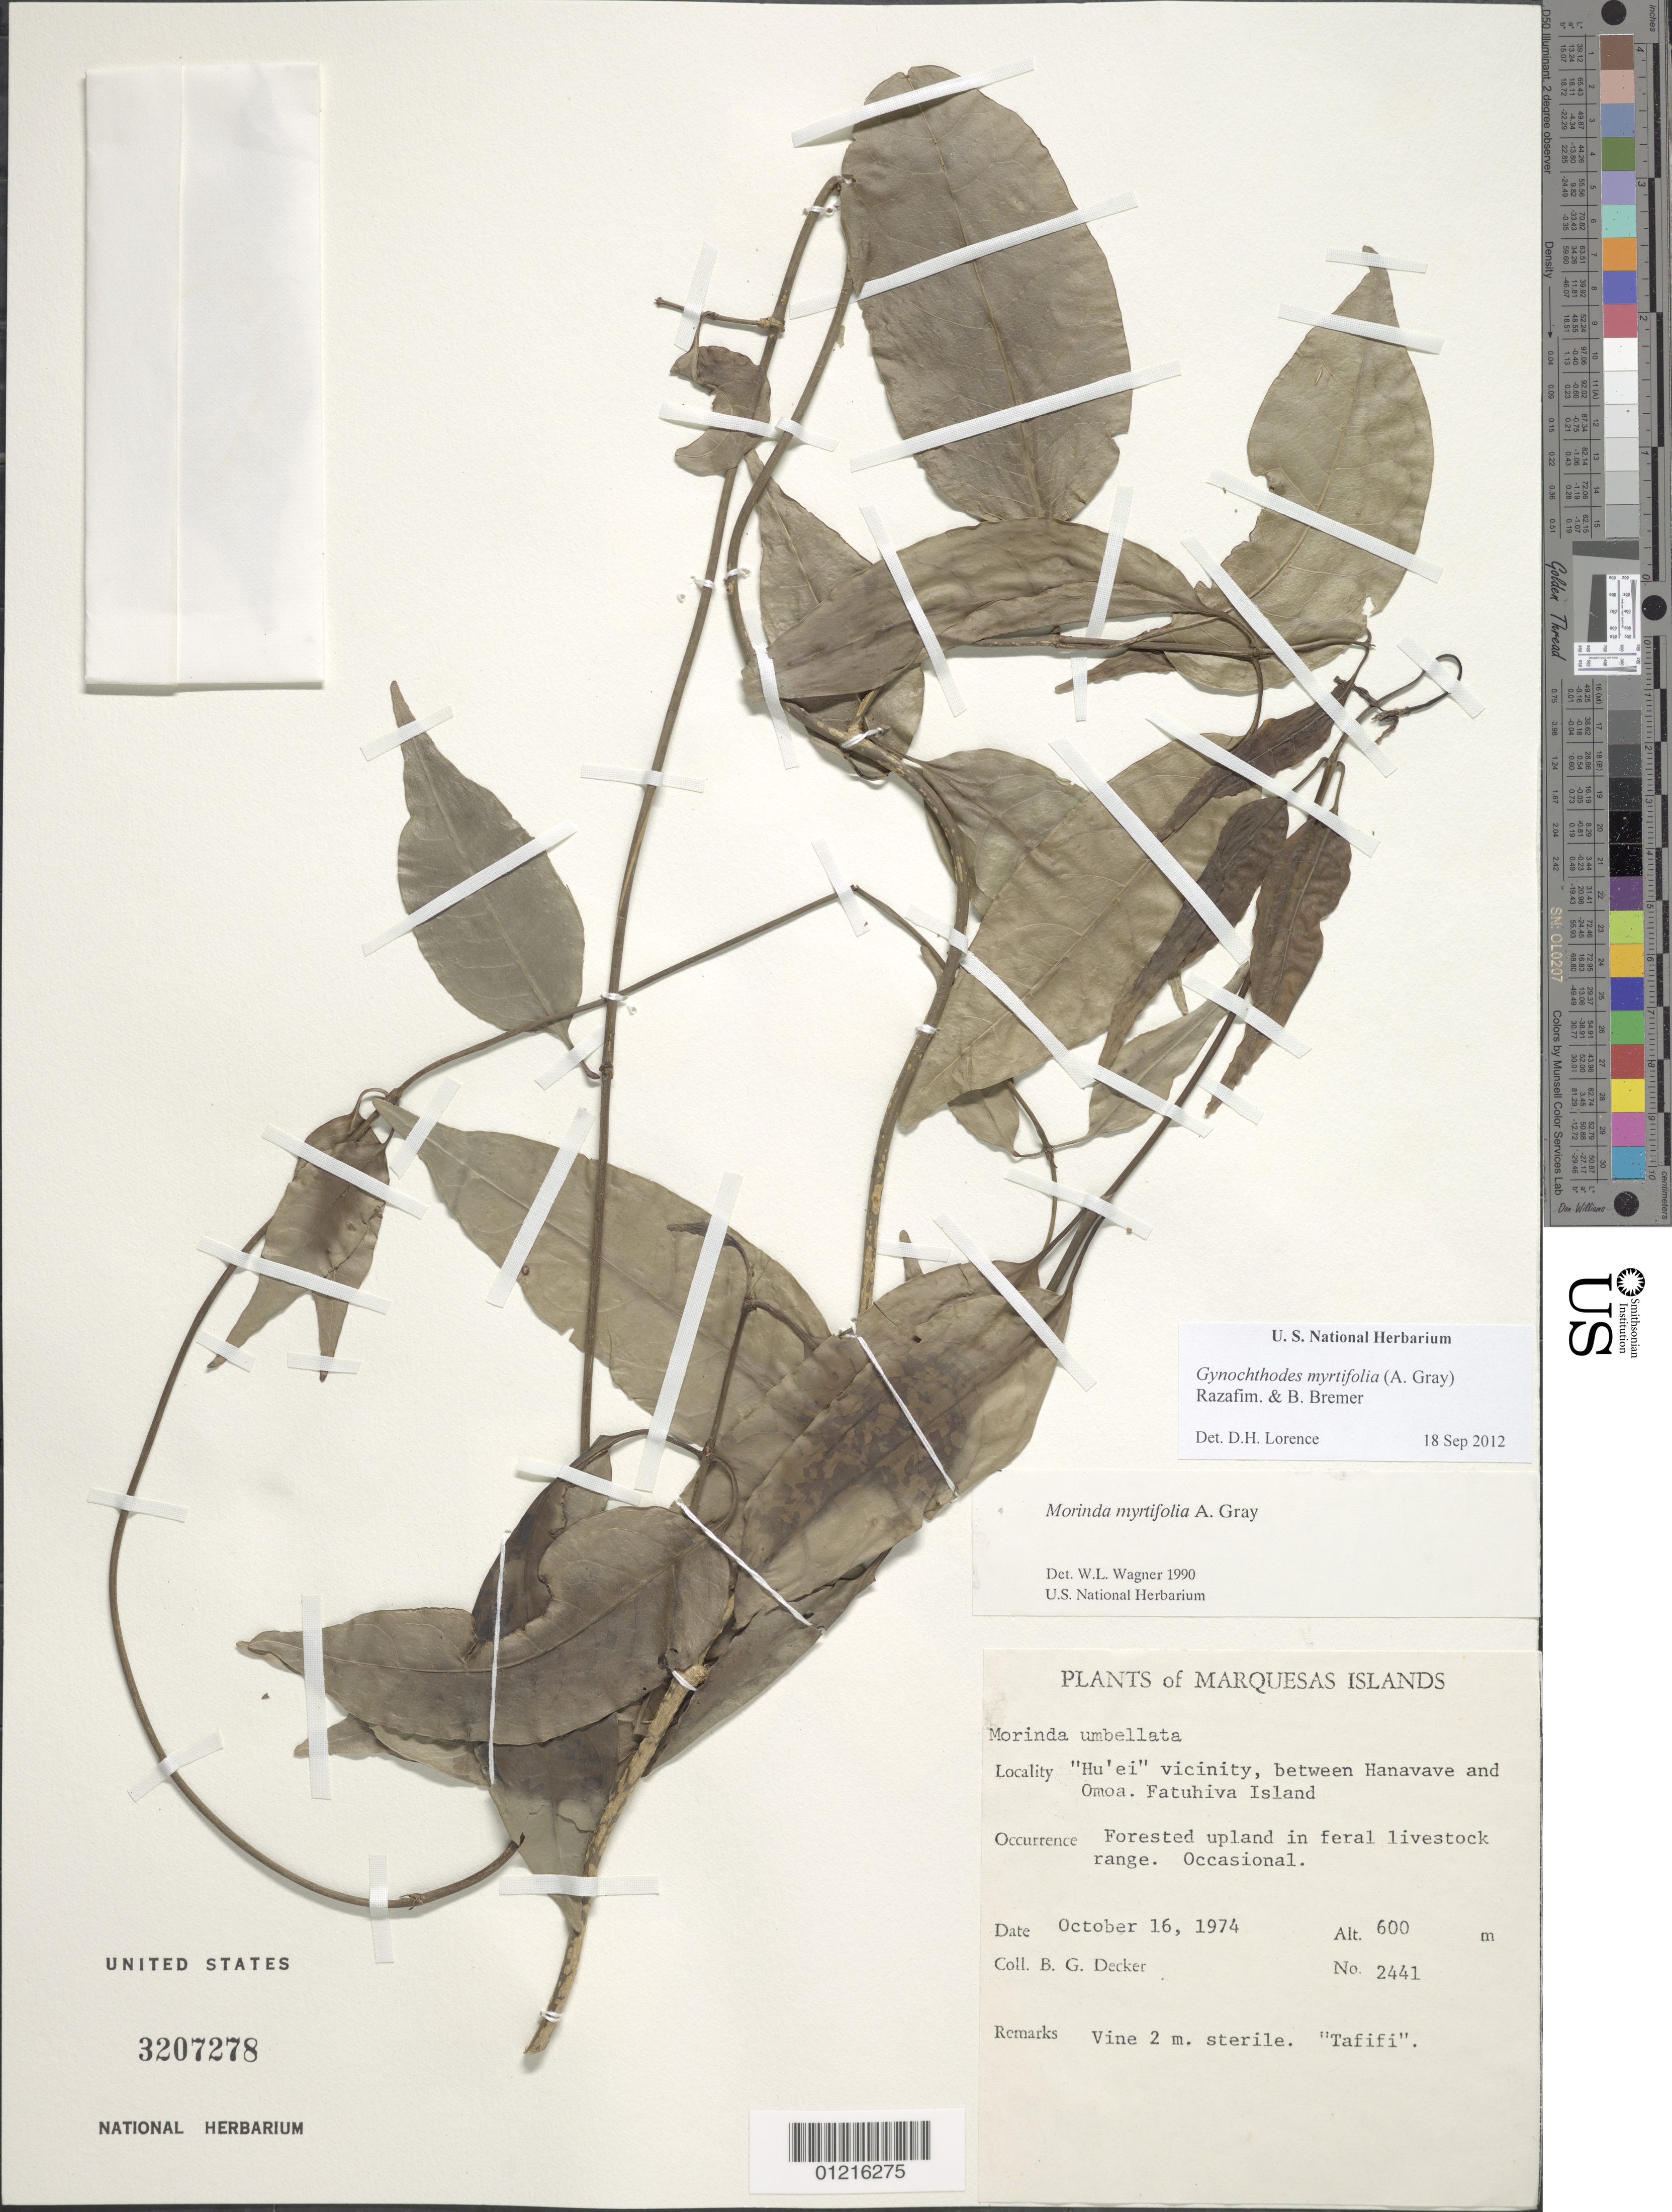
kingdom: Plantae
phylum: Tracheophyta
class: Magnoliopsida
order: Gentianales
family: Rubiaceae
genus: Gynochthodes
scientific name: Gynochthodes myrtifolia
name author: (A. Gray) Razafim. & B. Bremer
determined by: Lorence, David H., (PTBG), National Tropical Botanical Garden (UNITED STATES)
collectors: B. G. Decker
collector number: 2441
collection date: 1974-10-16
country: French Polynesia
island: Fatu Hiva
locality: "Hu'ei" vicinity, between Hanavave and 'Omo'a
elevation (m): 600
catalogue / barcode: US 3207278